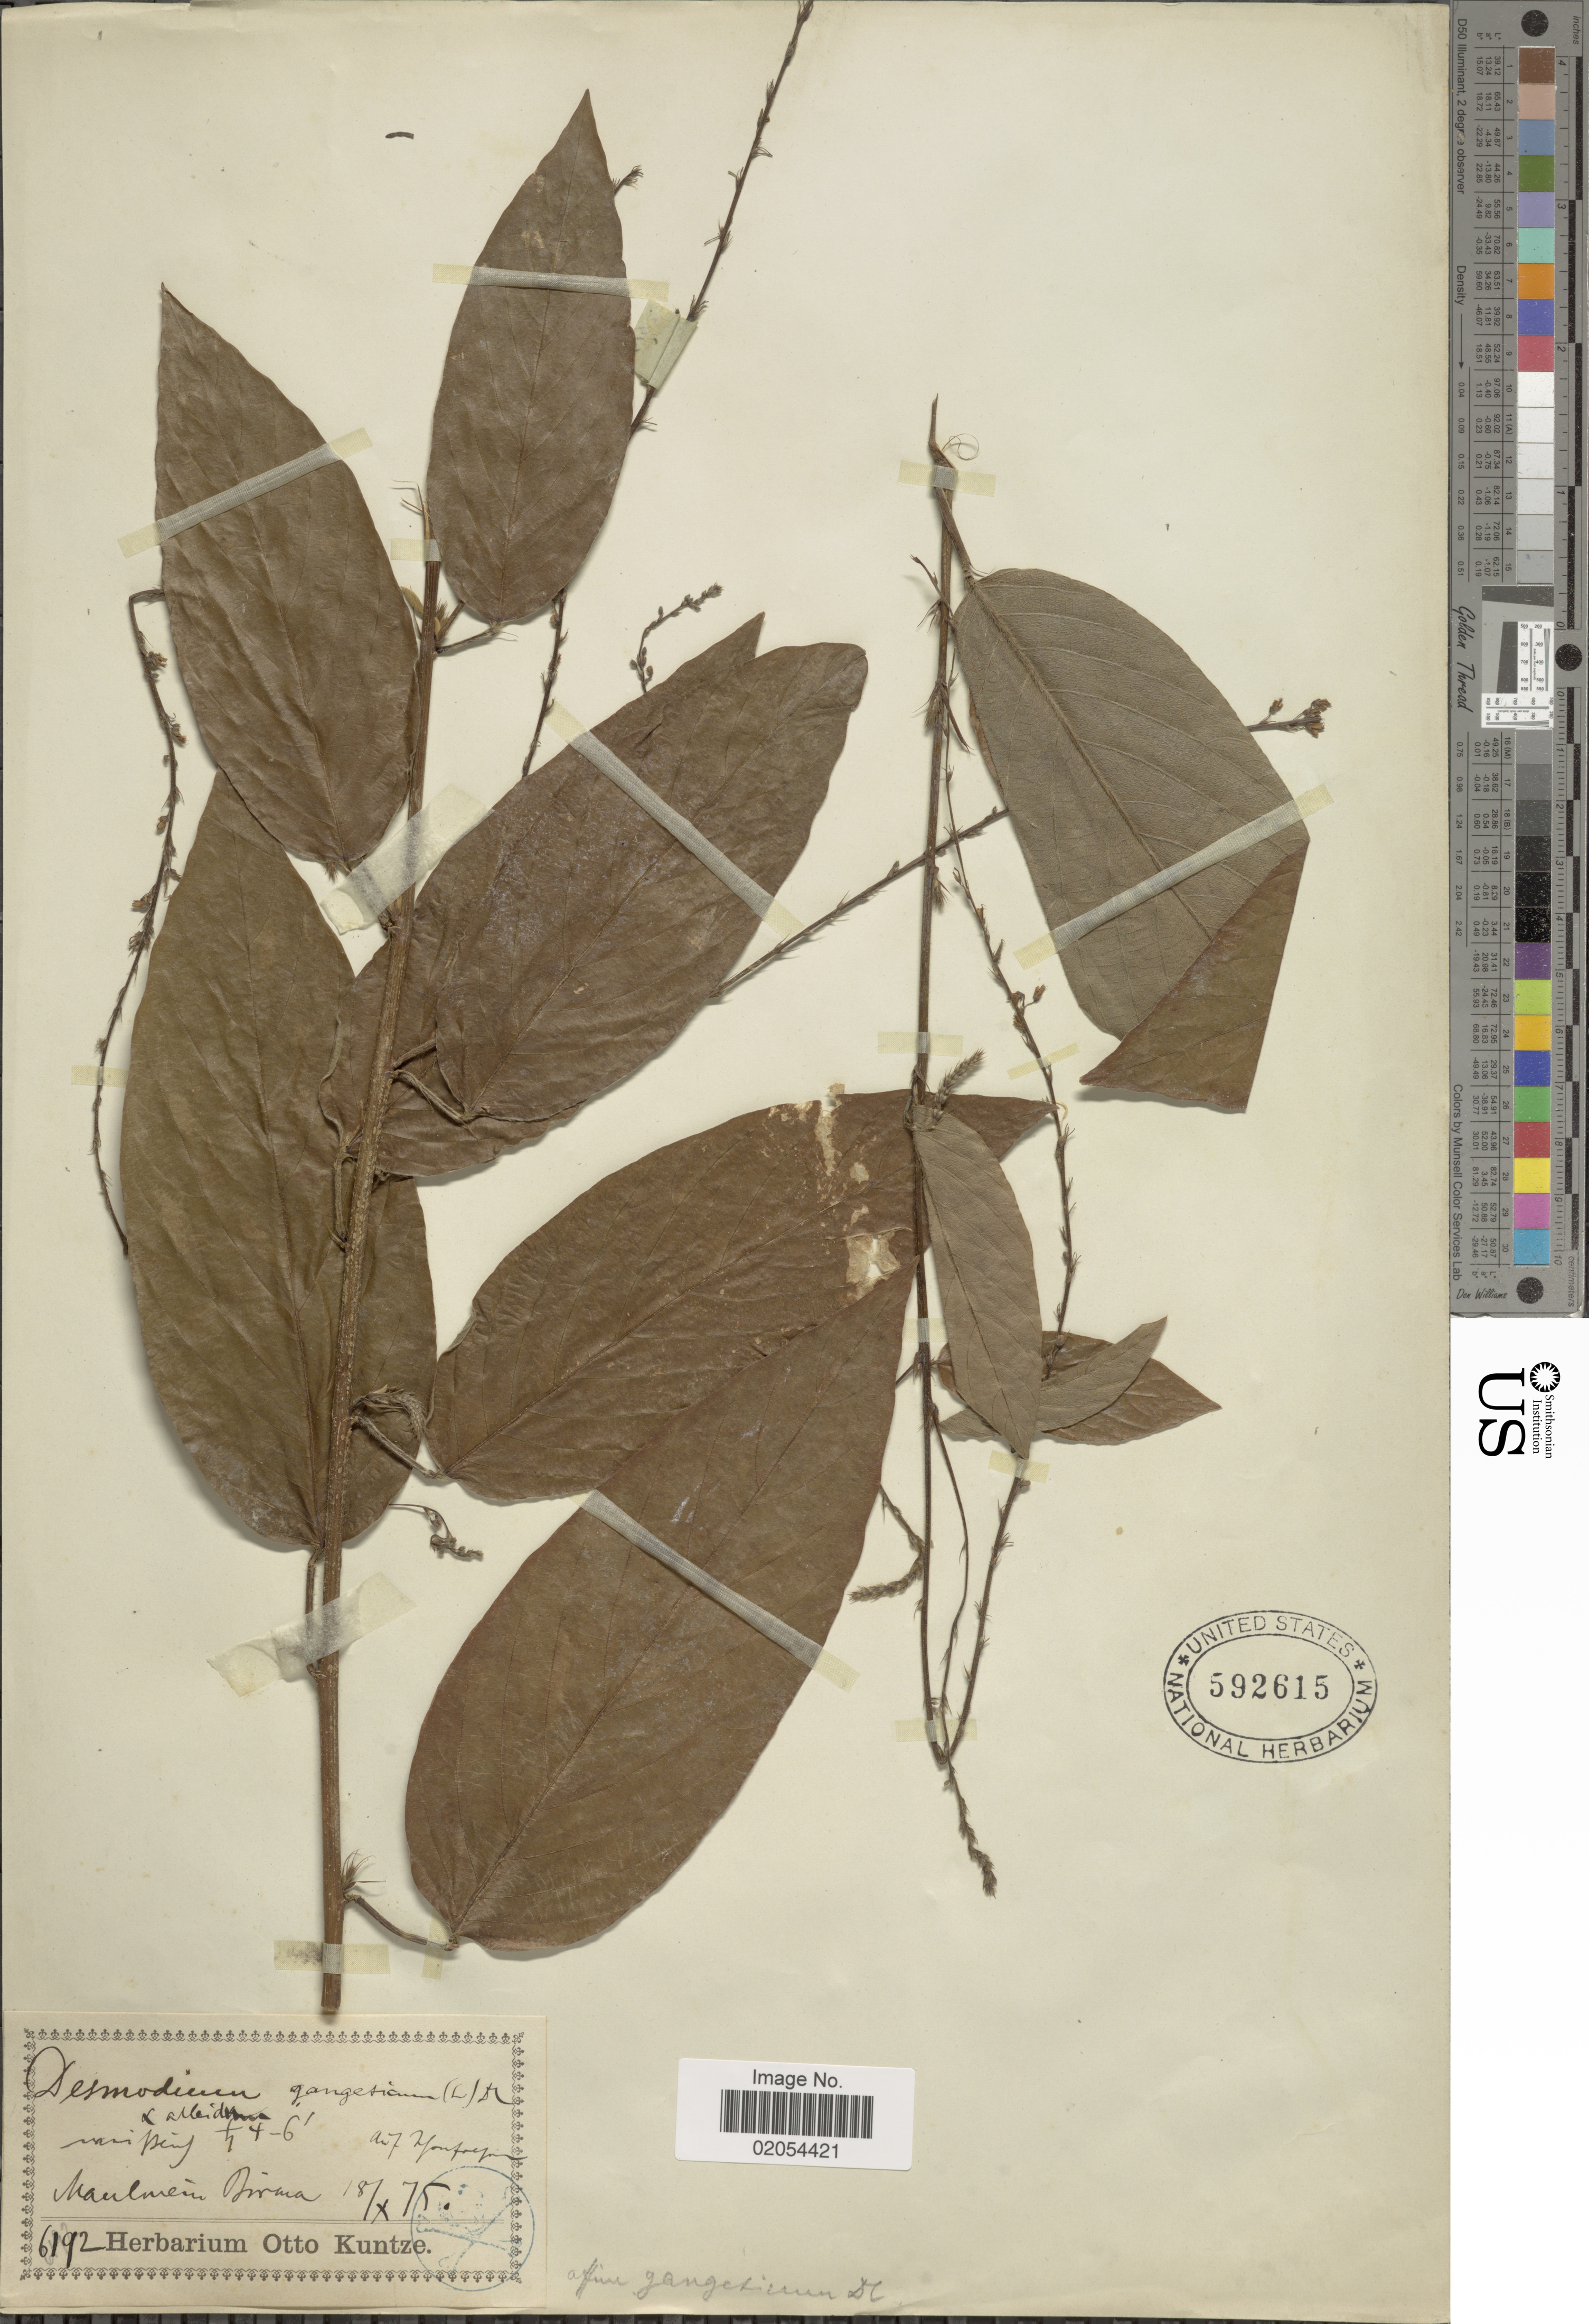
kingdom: Plantae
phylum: Tracheophyta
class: Magnoliopsida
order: Fabales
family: Fabaceae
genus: Pleurolobus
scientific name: Pleurolobus gangeticus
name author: (L.) J. St.-Hil. ex H. Ohashi & K. Ohashi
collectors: ex Herb. O. Kuntze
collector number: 6192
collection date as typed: Transcribed d/m/y: 18/10/75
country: Myanmar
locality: Moulmein Burma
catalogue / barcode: US 592615